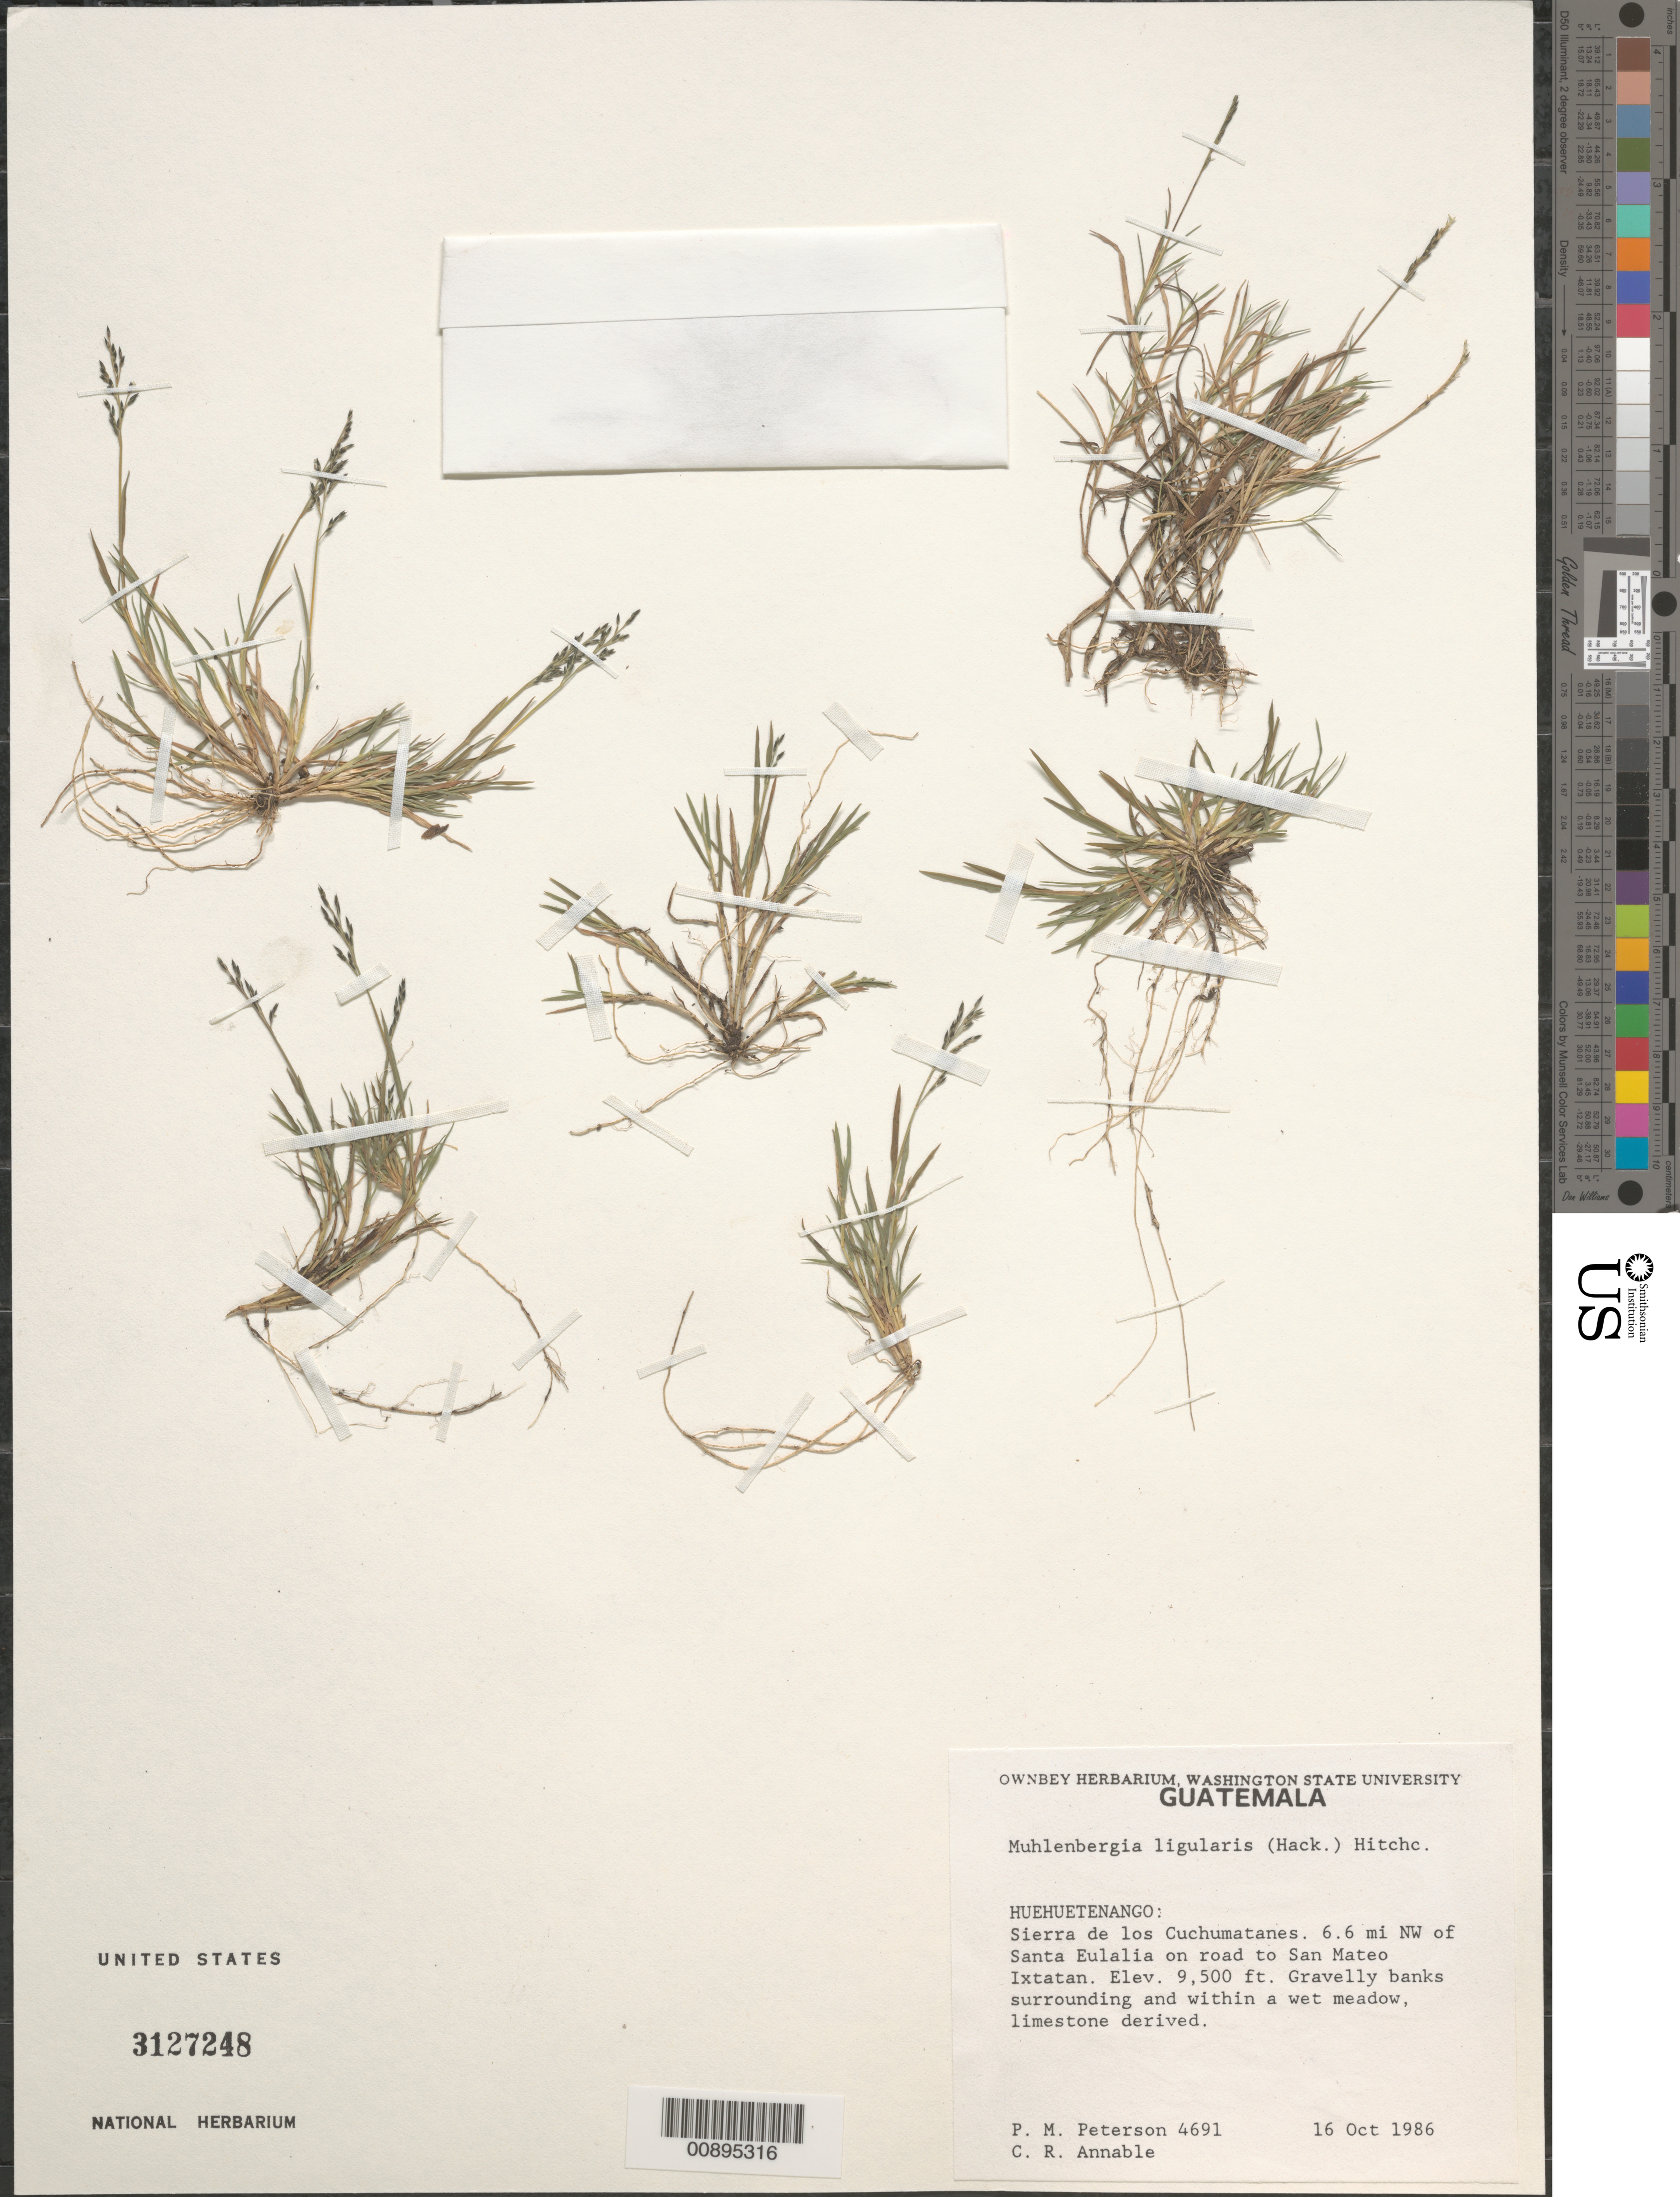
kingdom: Plantae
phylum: Tracheophyta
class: Liliopsida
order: Poales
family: Poaceae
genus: Muhlenbergia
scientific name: Muhlenbergia ligularis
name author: (Hack.) Hitchc.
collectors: P. M. Peterson & C. R. Annable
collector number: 04691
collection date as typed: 16 Oct 1986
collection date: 1986-10-16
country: Guatemala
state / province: Huehuetenango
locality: Sierra de las Cuchumatanes, 6.6 miles Northwest of Santa Eulalia on road to San Mateo Ixtatan.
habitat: Gravelly banks surrounding and within a wet meadow, limestone derived.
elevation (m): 2896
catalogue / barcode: US 3127248